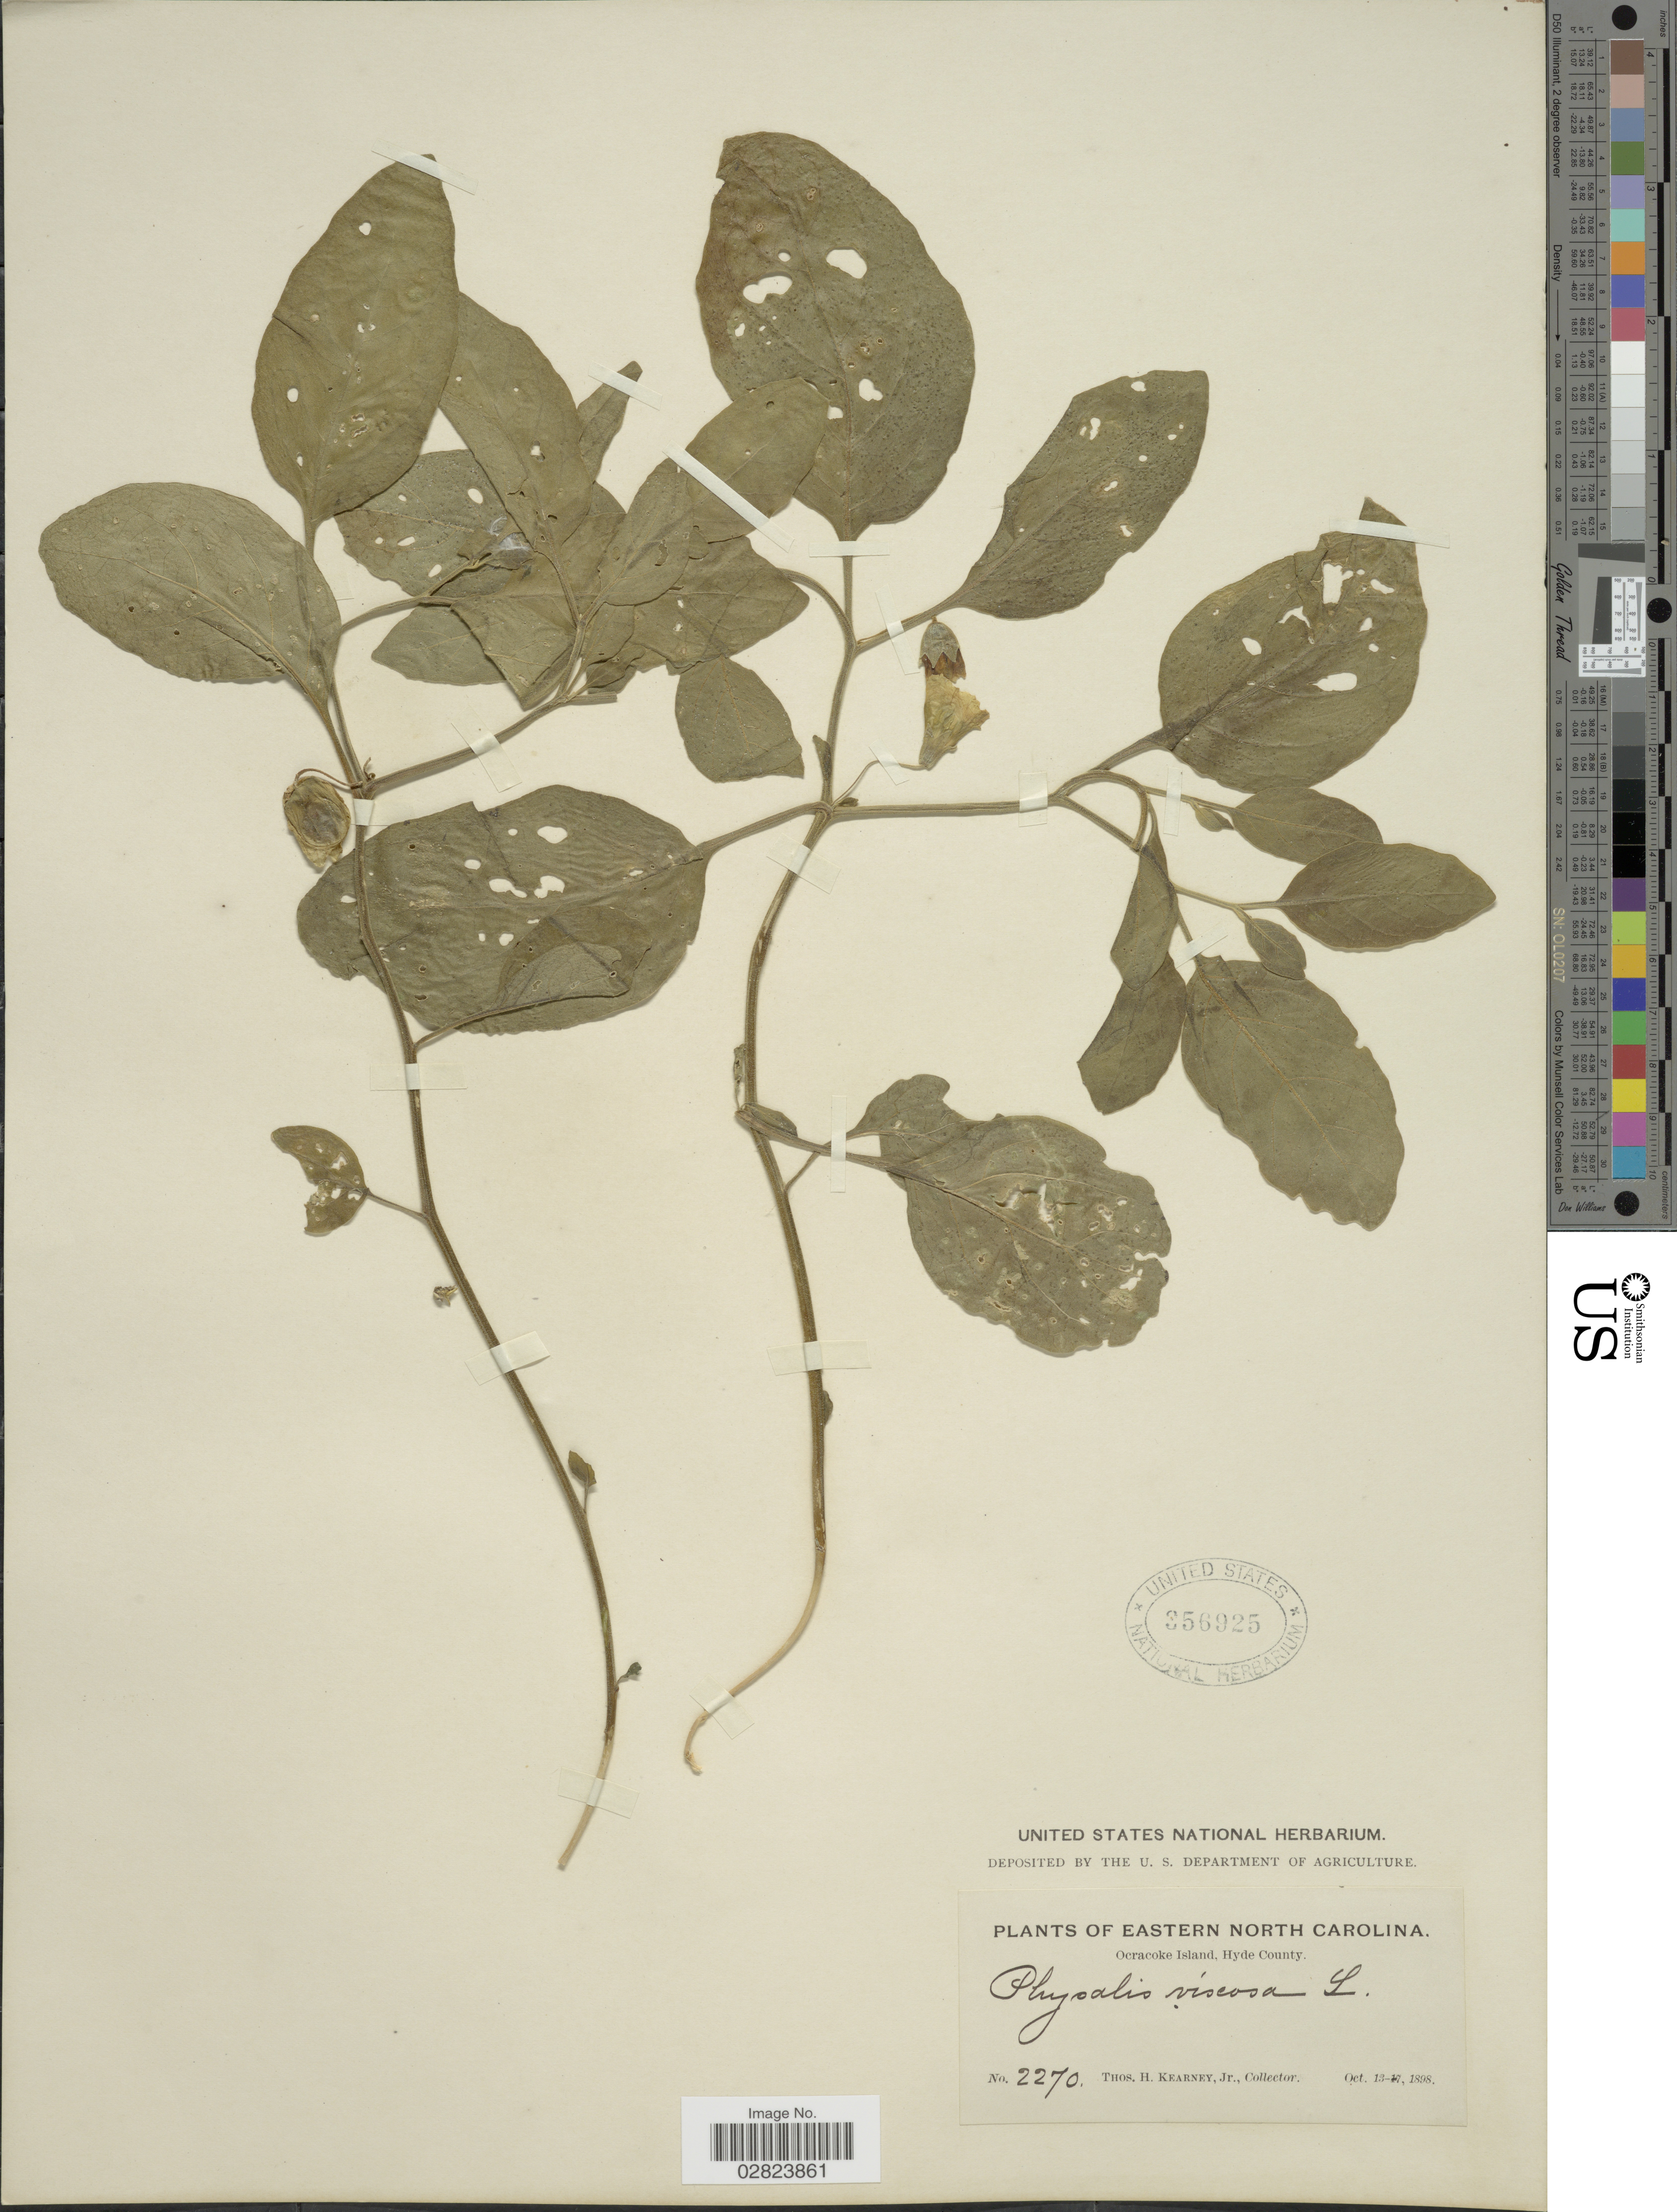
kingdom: Plantae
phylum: Tracheophyta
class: Magnoliopsida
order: Solanales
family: Solanaceae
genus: Physalis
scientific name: Physalis maritima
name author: M.A. Curtis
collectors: T. H. Kearney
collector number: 2270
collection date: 1898-10-13/1898-10-17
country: United States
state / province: North Carolina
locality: Eastern North Carolina. Ocracoke Island, Hyde County.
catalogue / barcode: US 356925